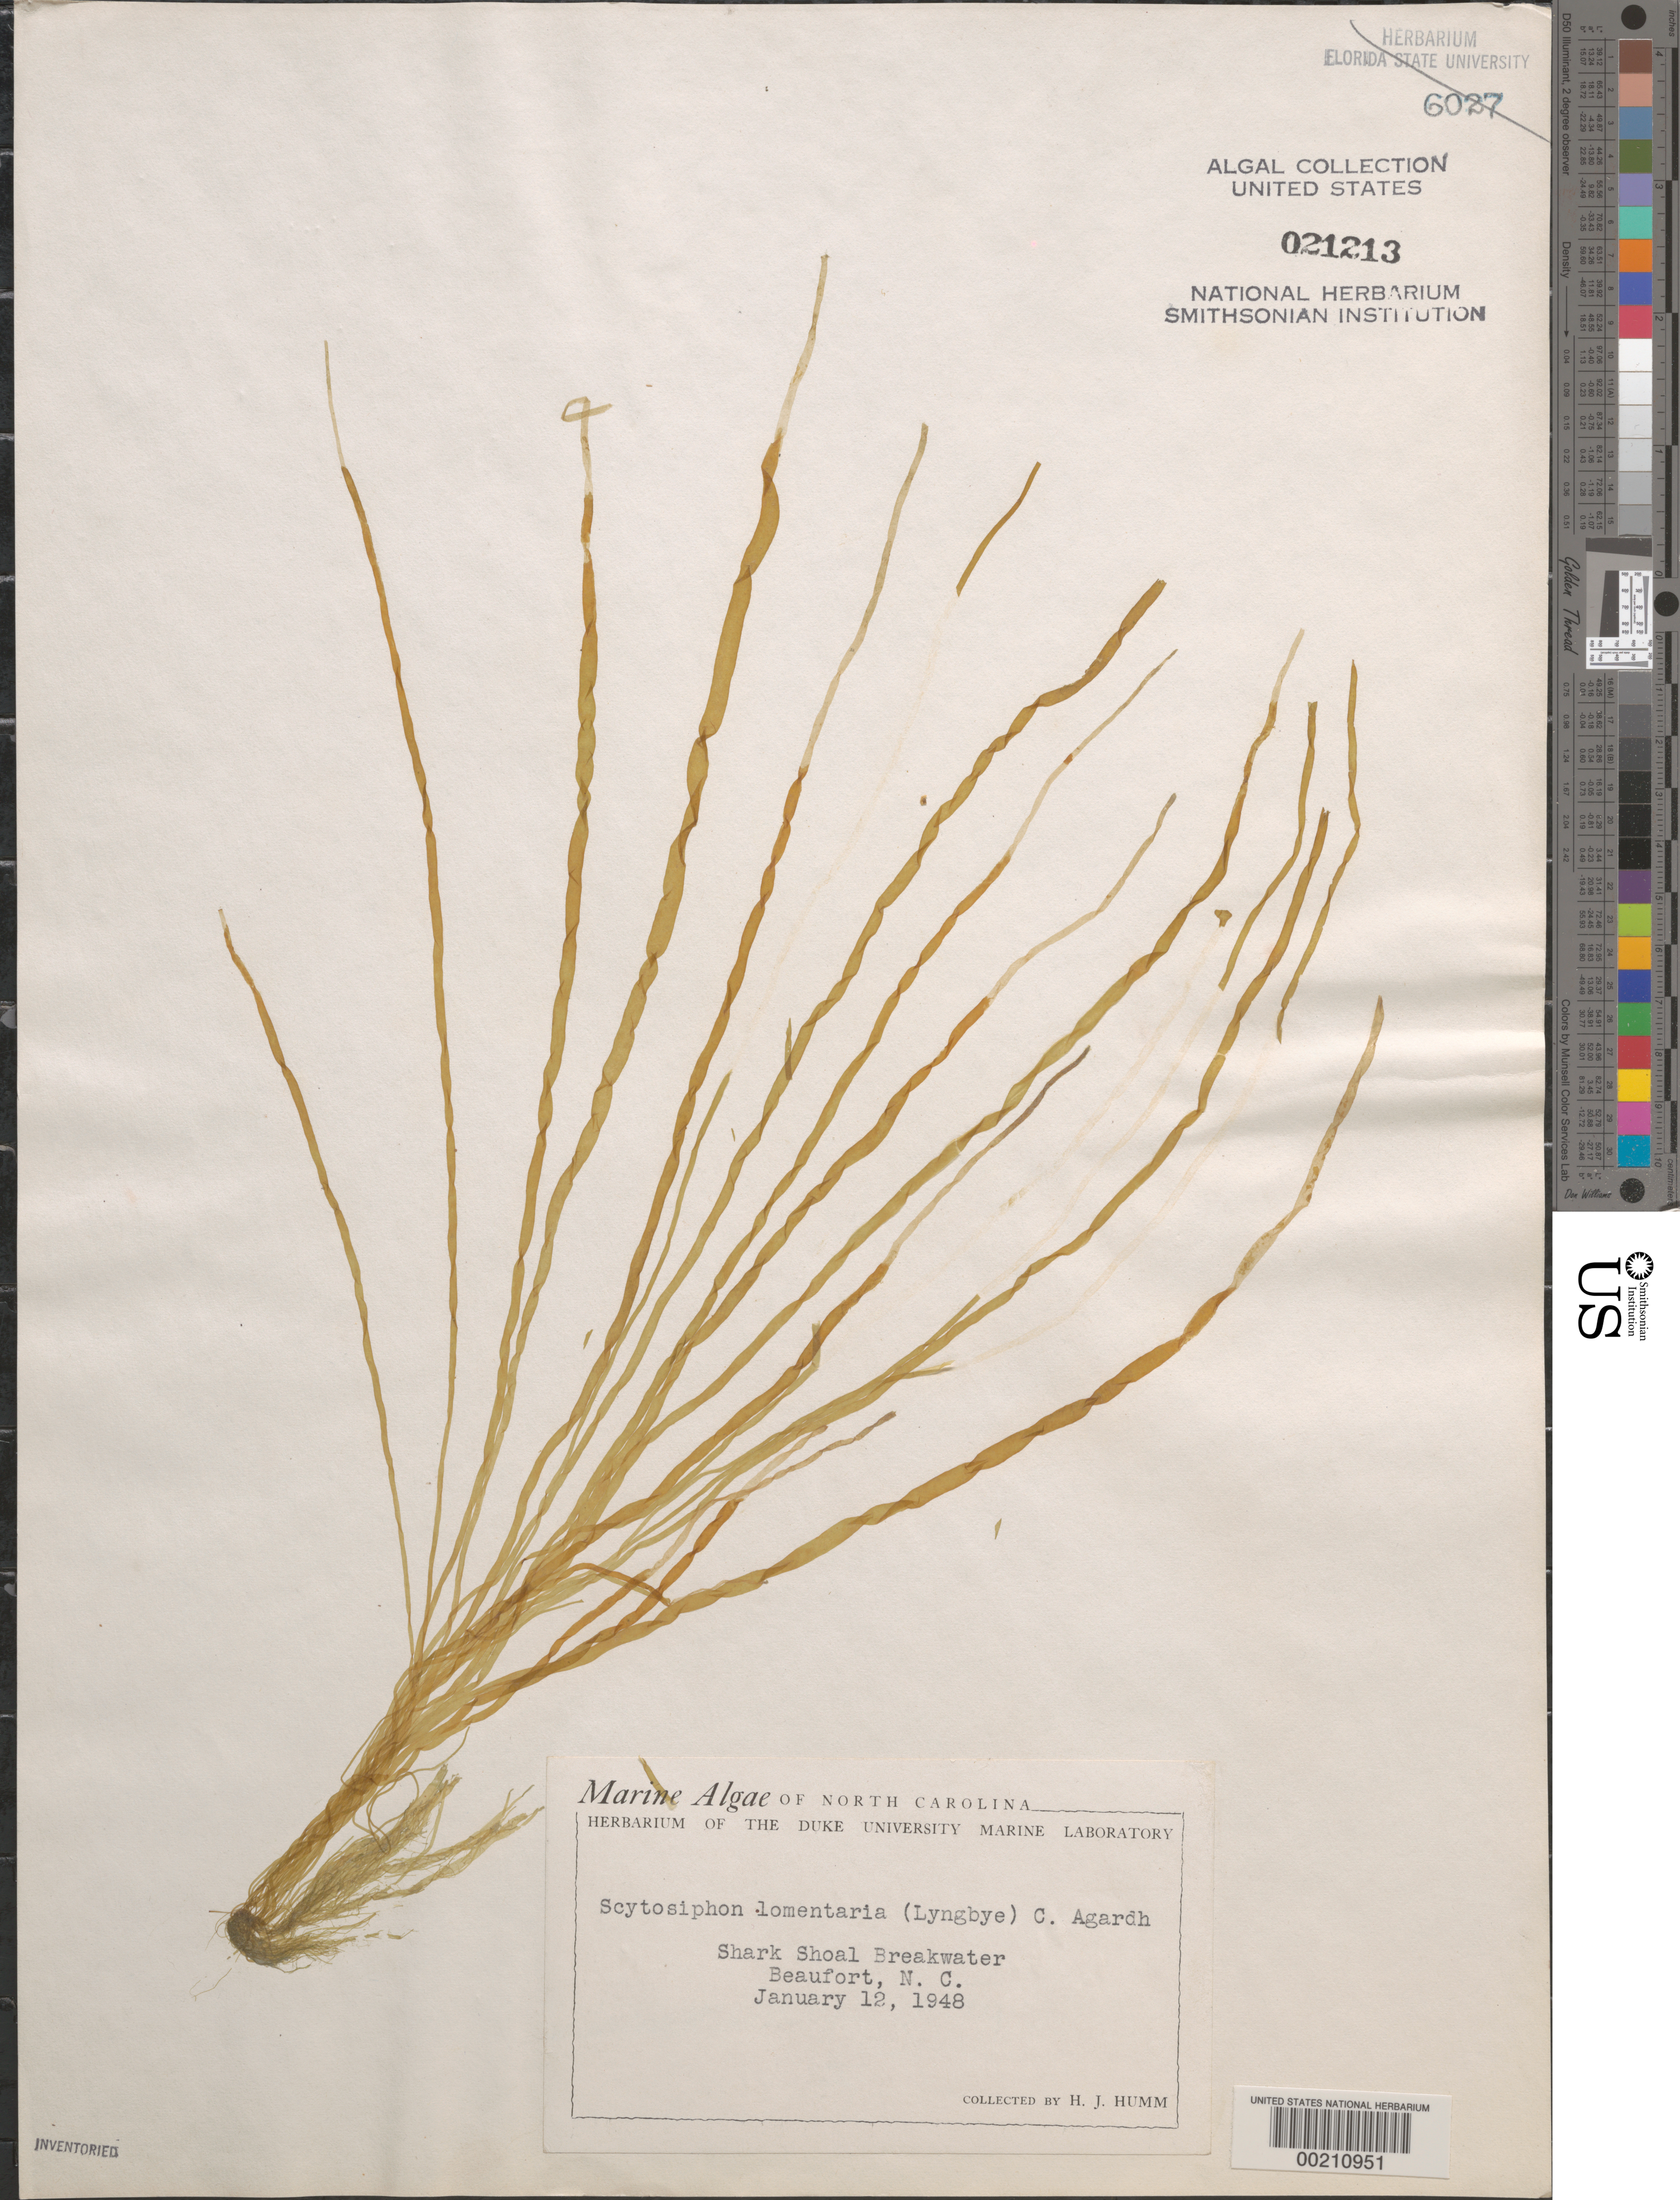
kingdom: Chromista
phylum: Ochrophyta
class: Phaeophyceae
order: Scytosiphonales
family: Scytosiphonaceae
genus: Scytosiphon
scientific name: Scytosiphon lomentaria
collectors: H. J. Humm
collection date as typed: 12 Jan 1948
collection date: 1948-01-12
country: United States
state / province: North Carolina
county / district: Carteret County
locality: Beaufort, Shark Shoal breakwater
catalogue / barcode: US 21213